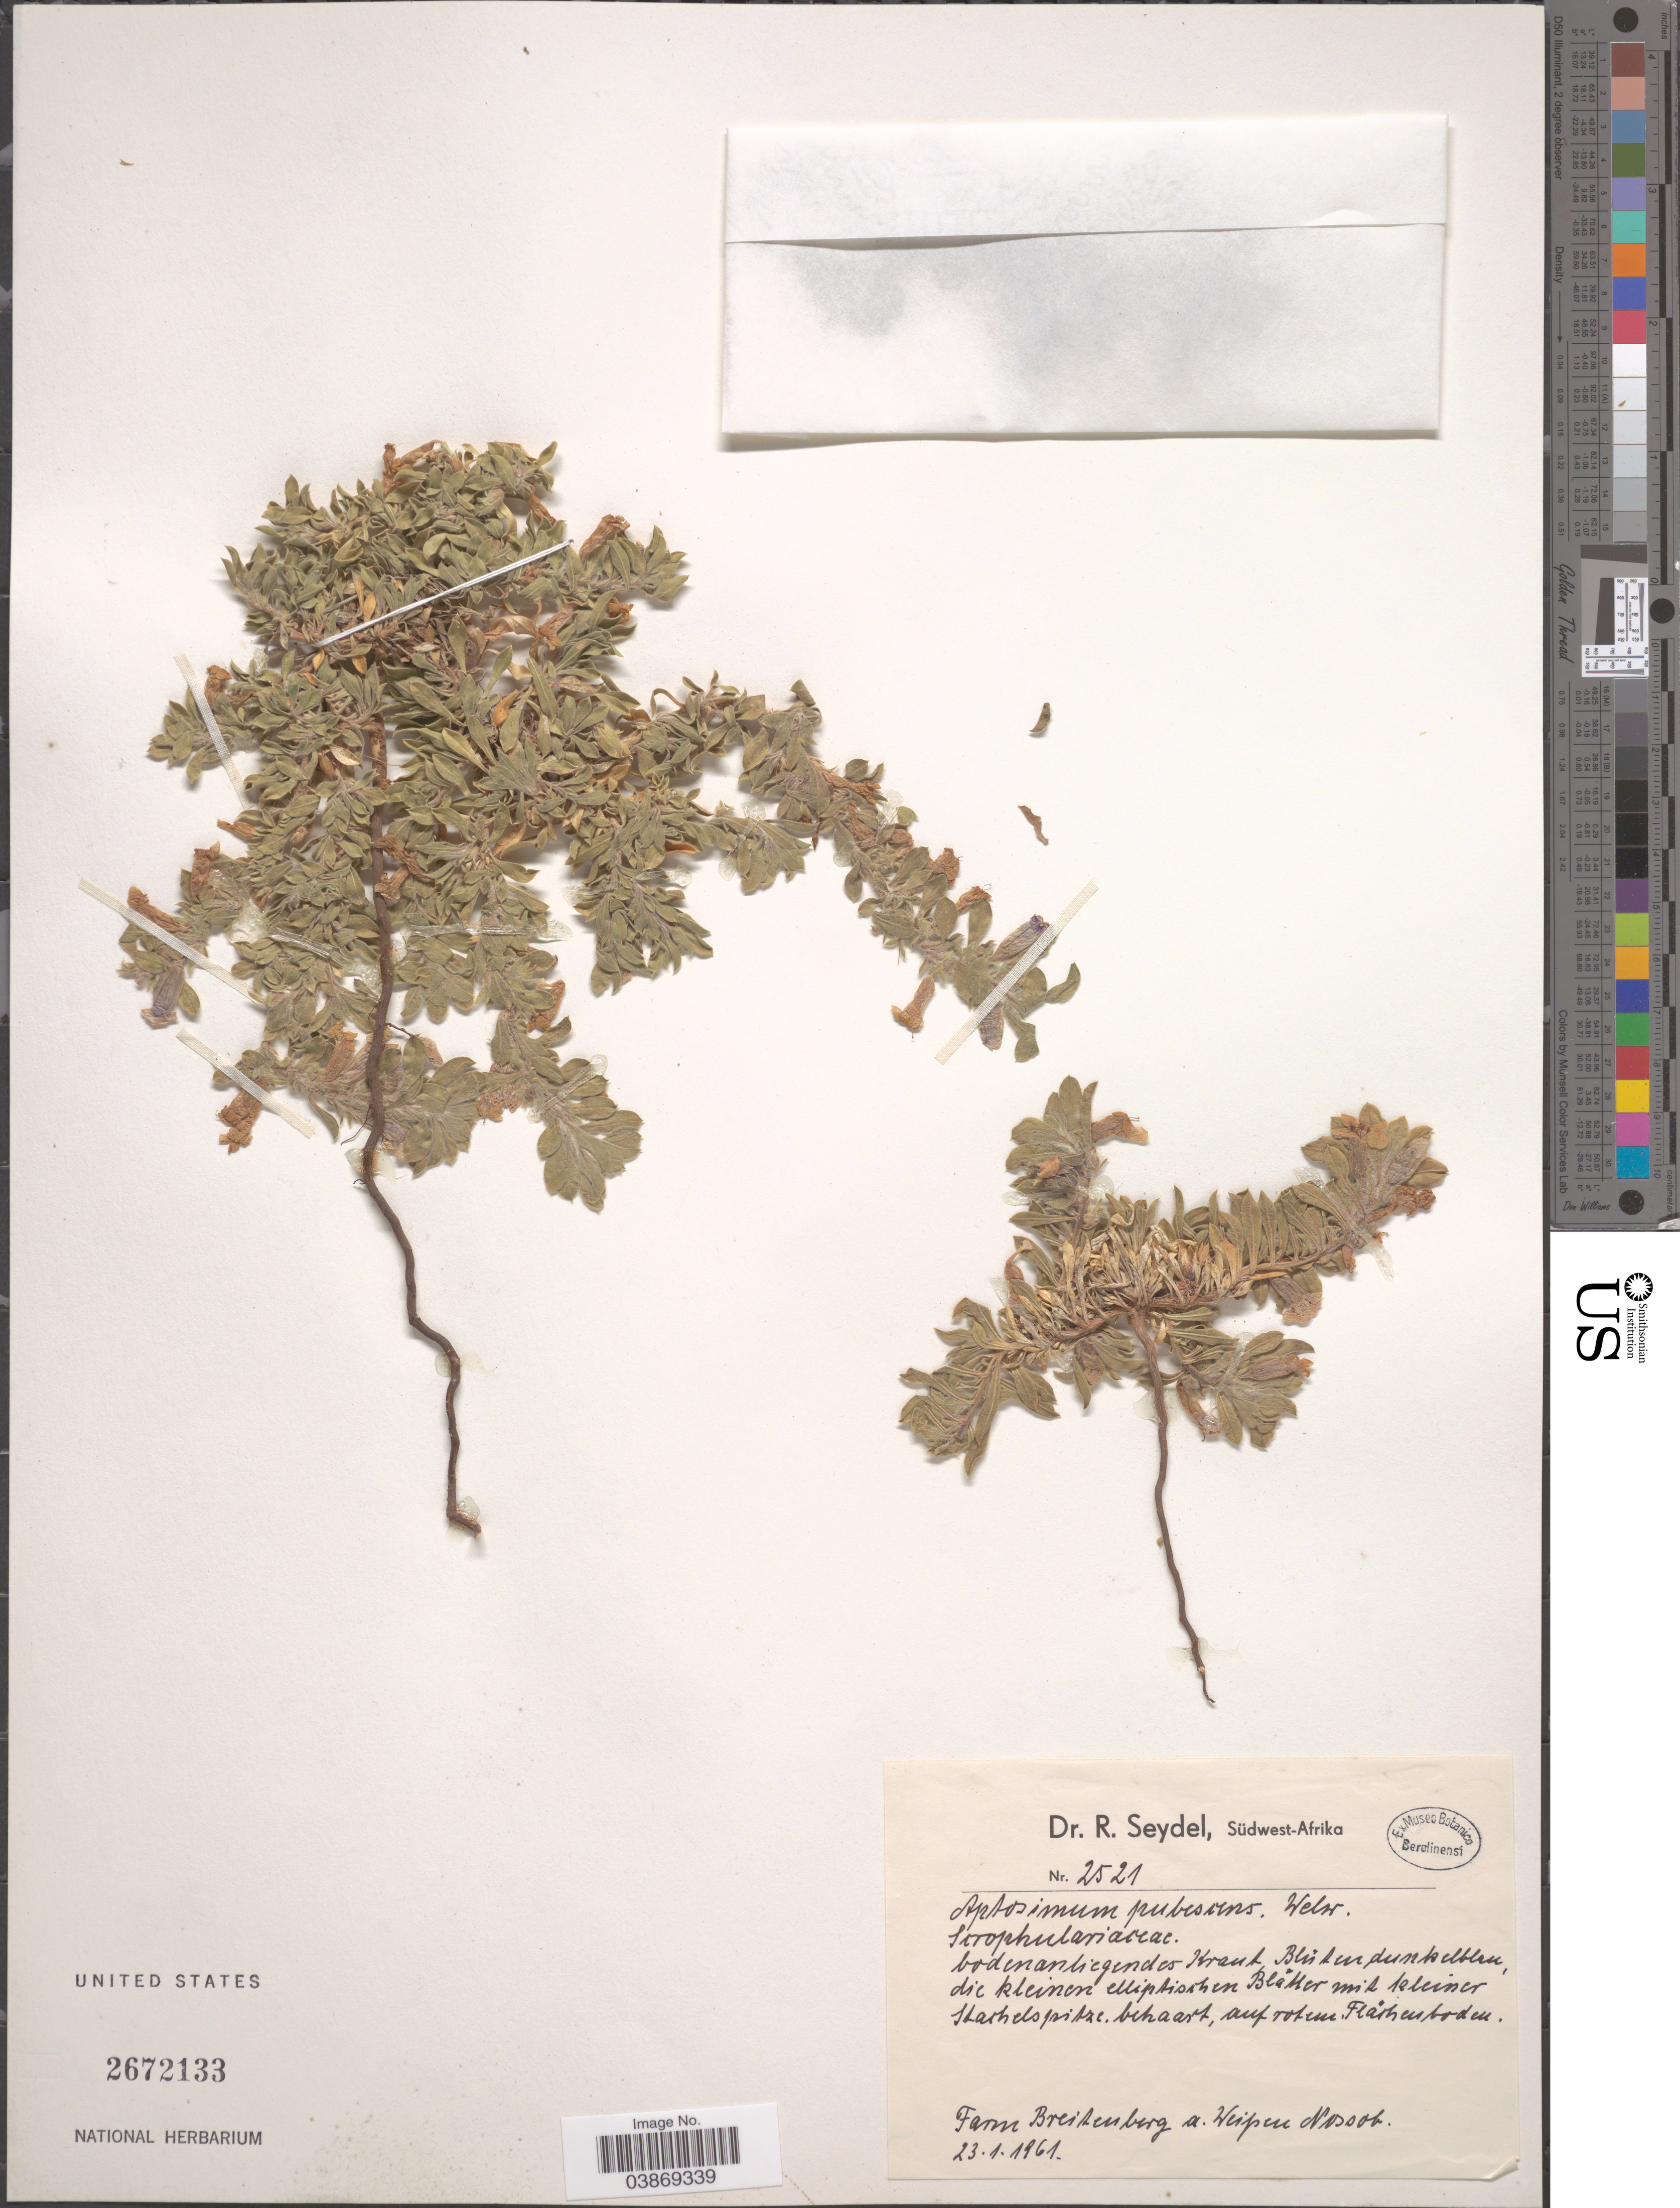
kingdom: Plantae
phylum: Tracheophyta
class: Magnoliopsida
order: Lamiales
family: Scrophulariaceae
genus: Aptosimum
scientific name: Aptosimum pubescens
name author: Emil Weber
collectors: R. Seydel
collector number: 2521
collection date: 1961-01-23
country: Namibia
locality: Farm Breitenberg a. Weissen Nossob.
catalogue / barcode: US 2672133